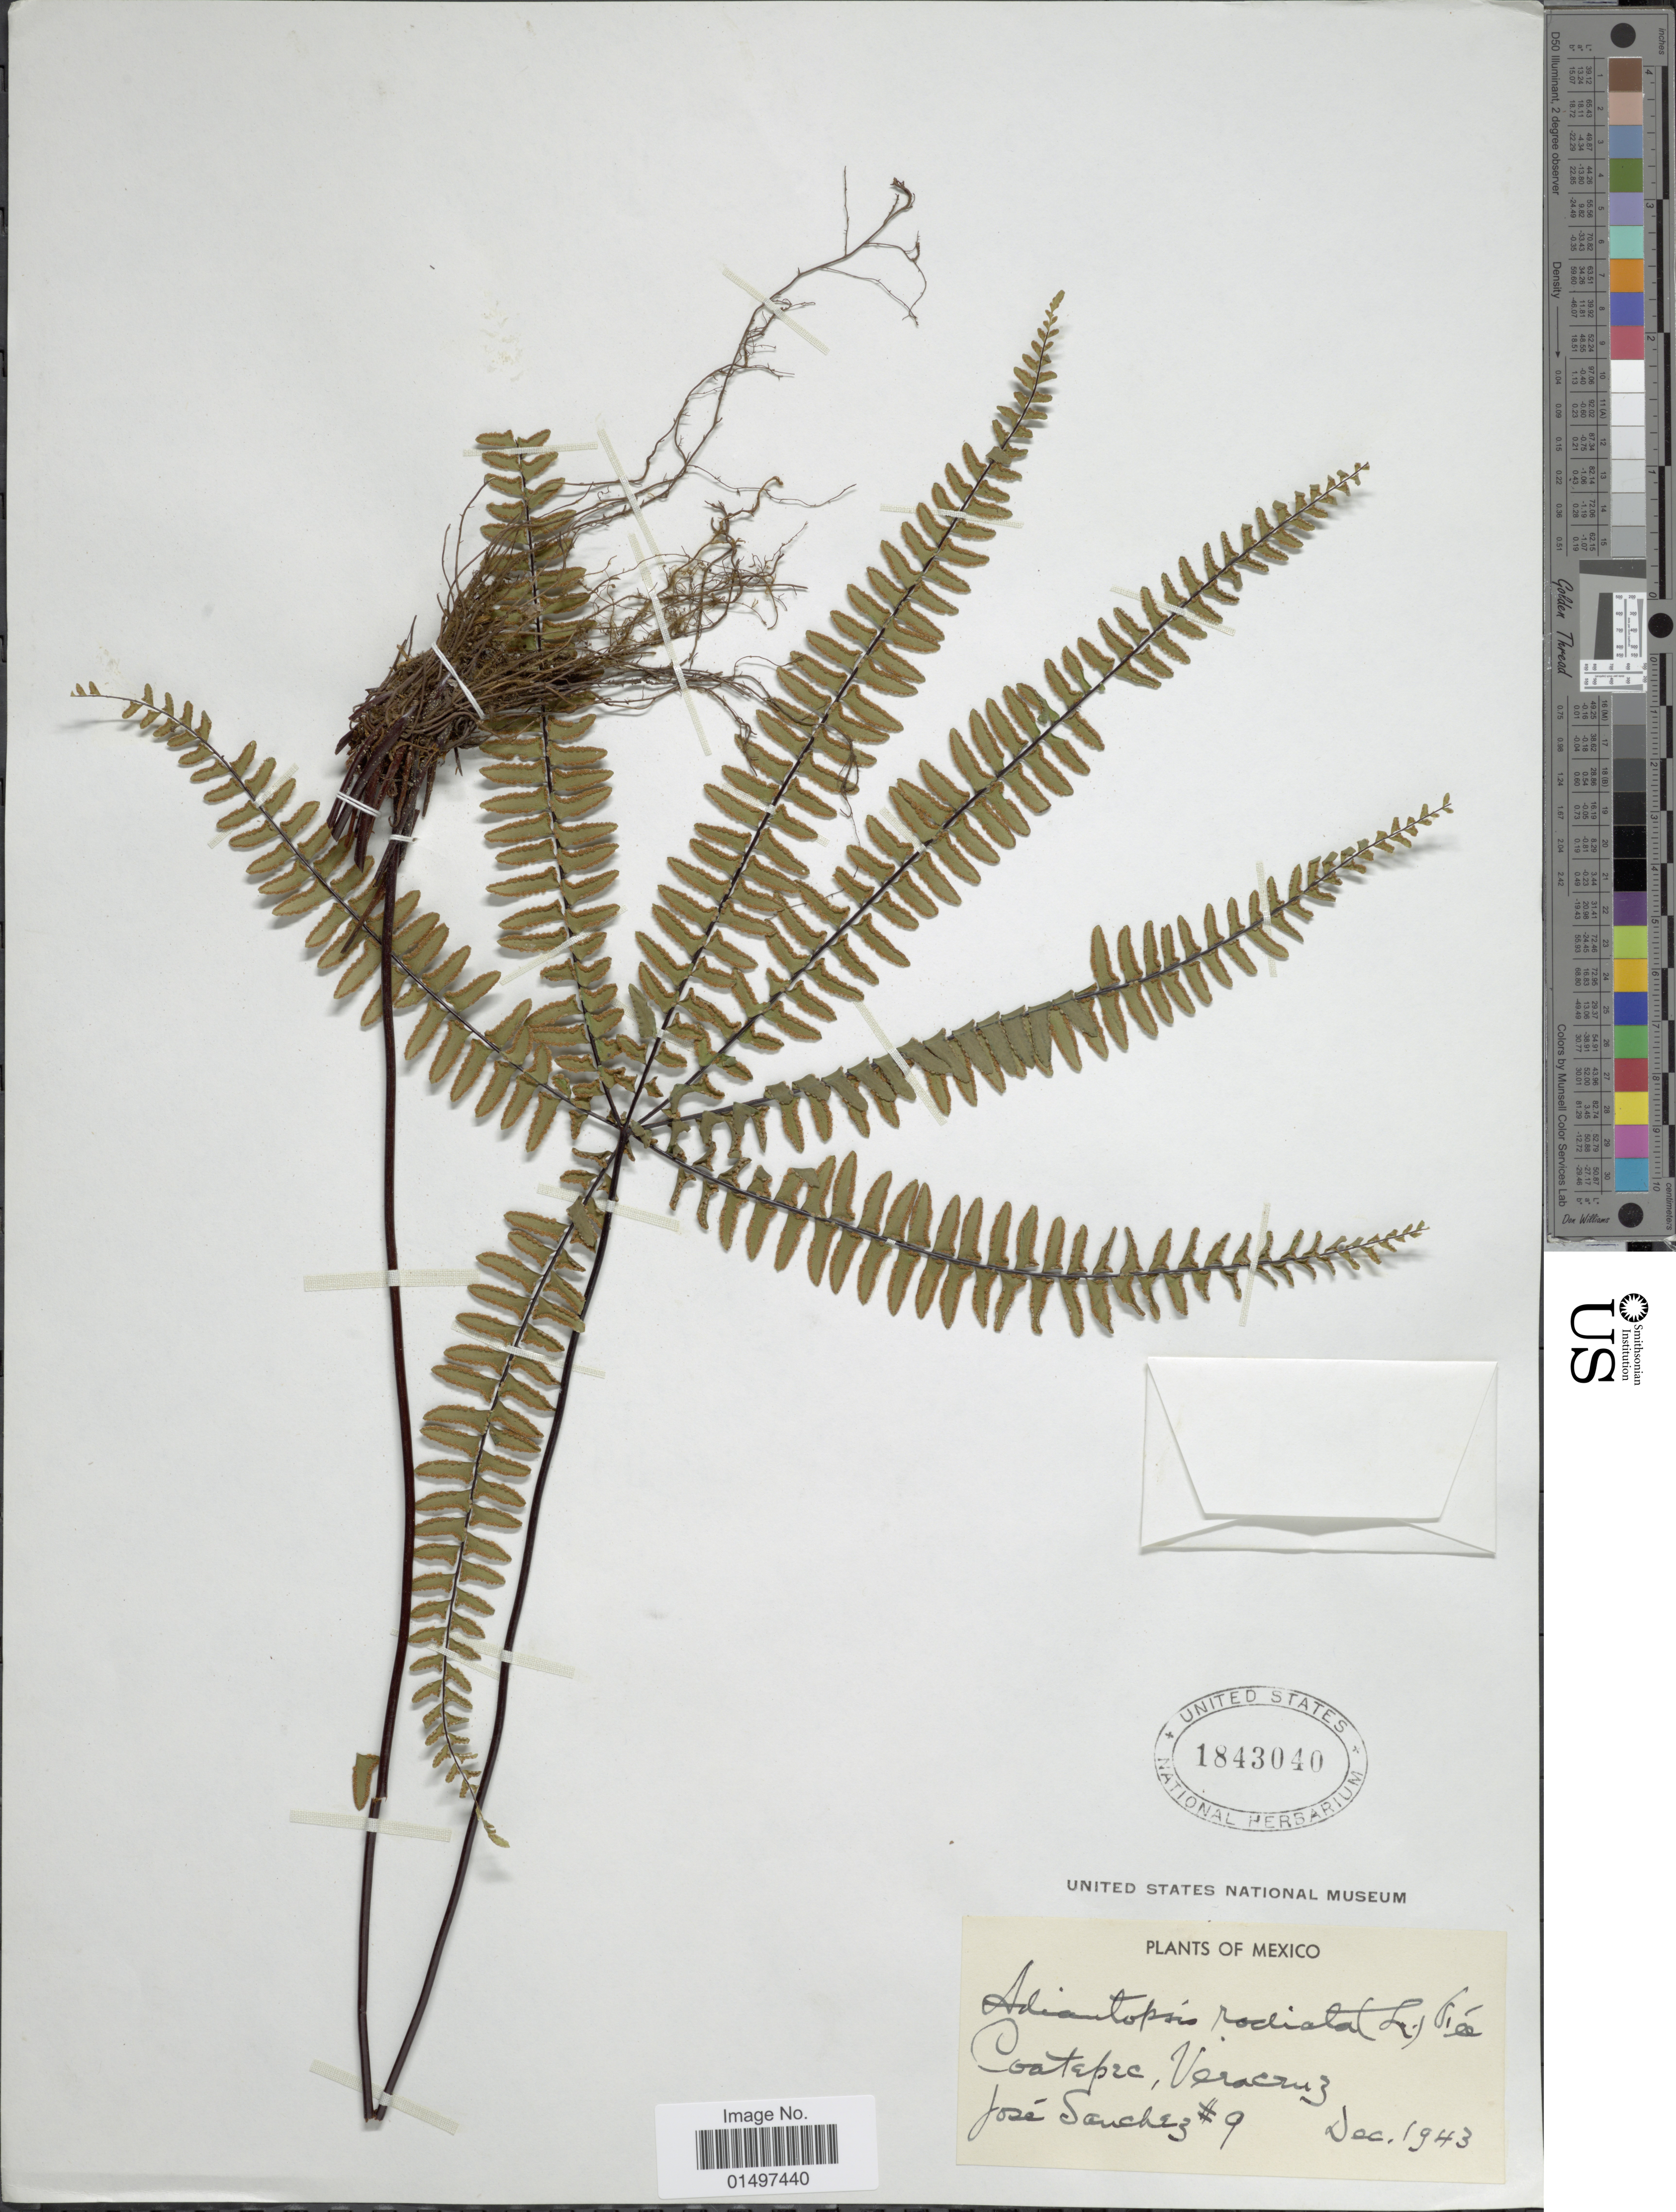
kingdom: Plantae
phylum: Tracheophyta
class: Polypodiopsida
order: Polypodiales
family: Pteridaceae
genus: Adiantopsis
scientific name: Adiantopsis radiata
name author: (L.) Fée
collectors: J. Sánchez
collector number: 9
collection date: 1943-12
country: Mexico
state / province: Veracruz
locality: Coatepec, Veracruz.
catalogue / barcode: US 1843040